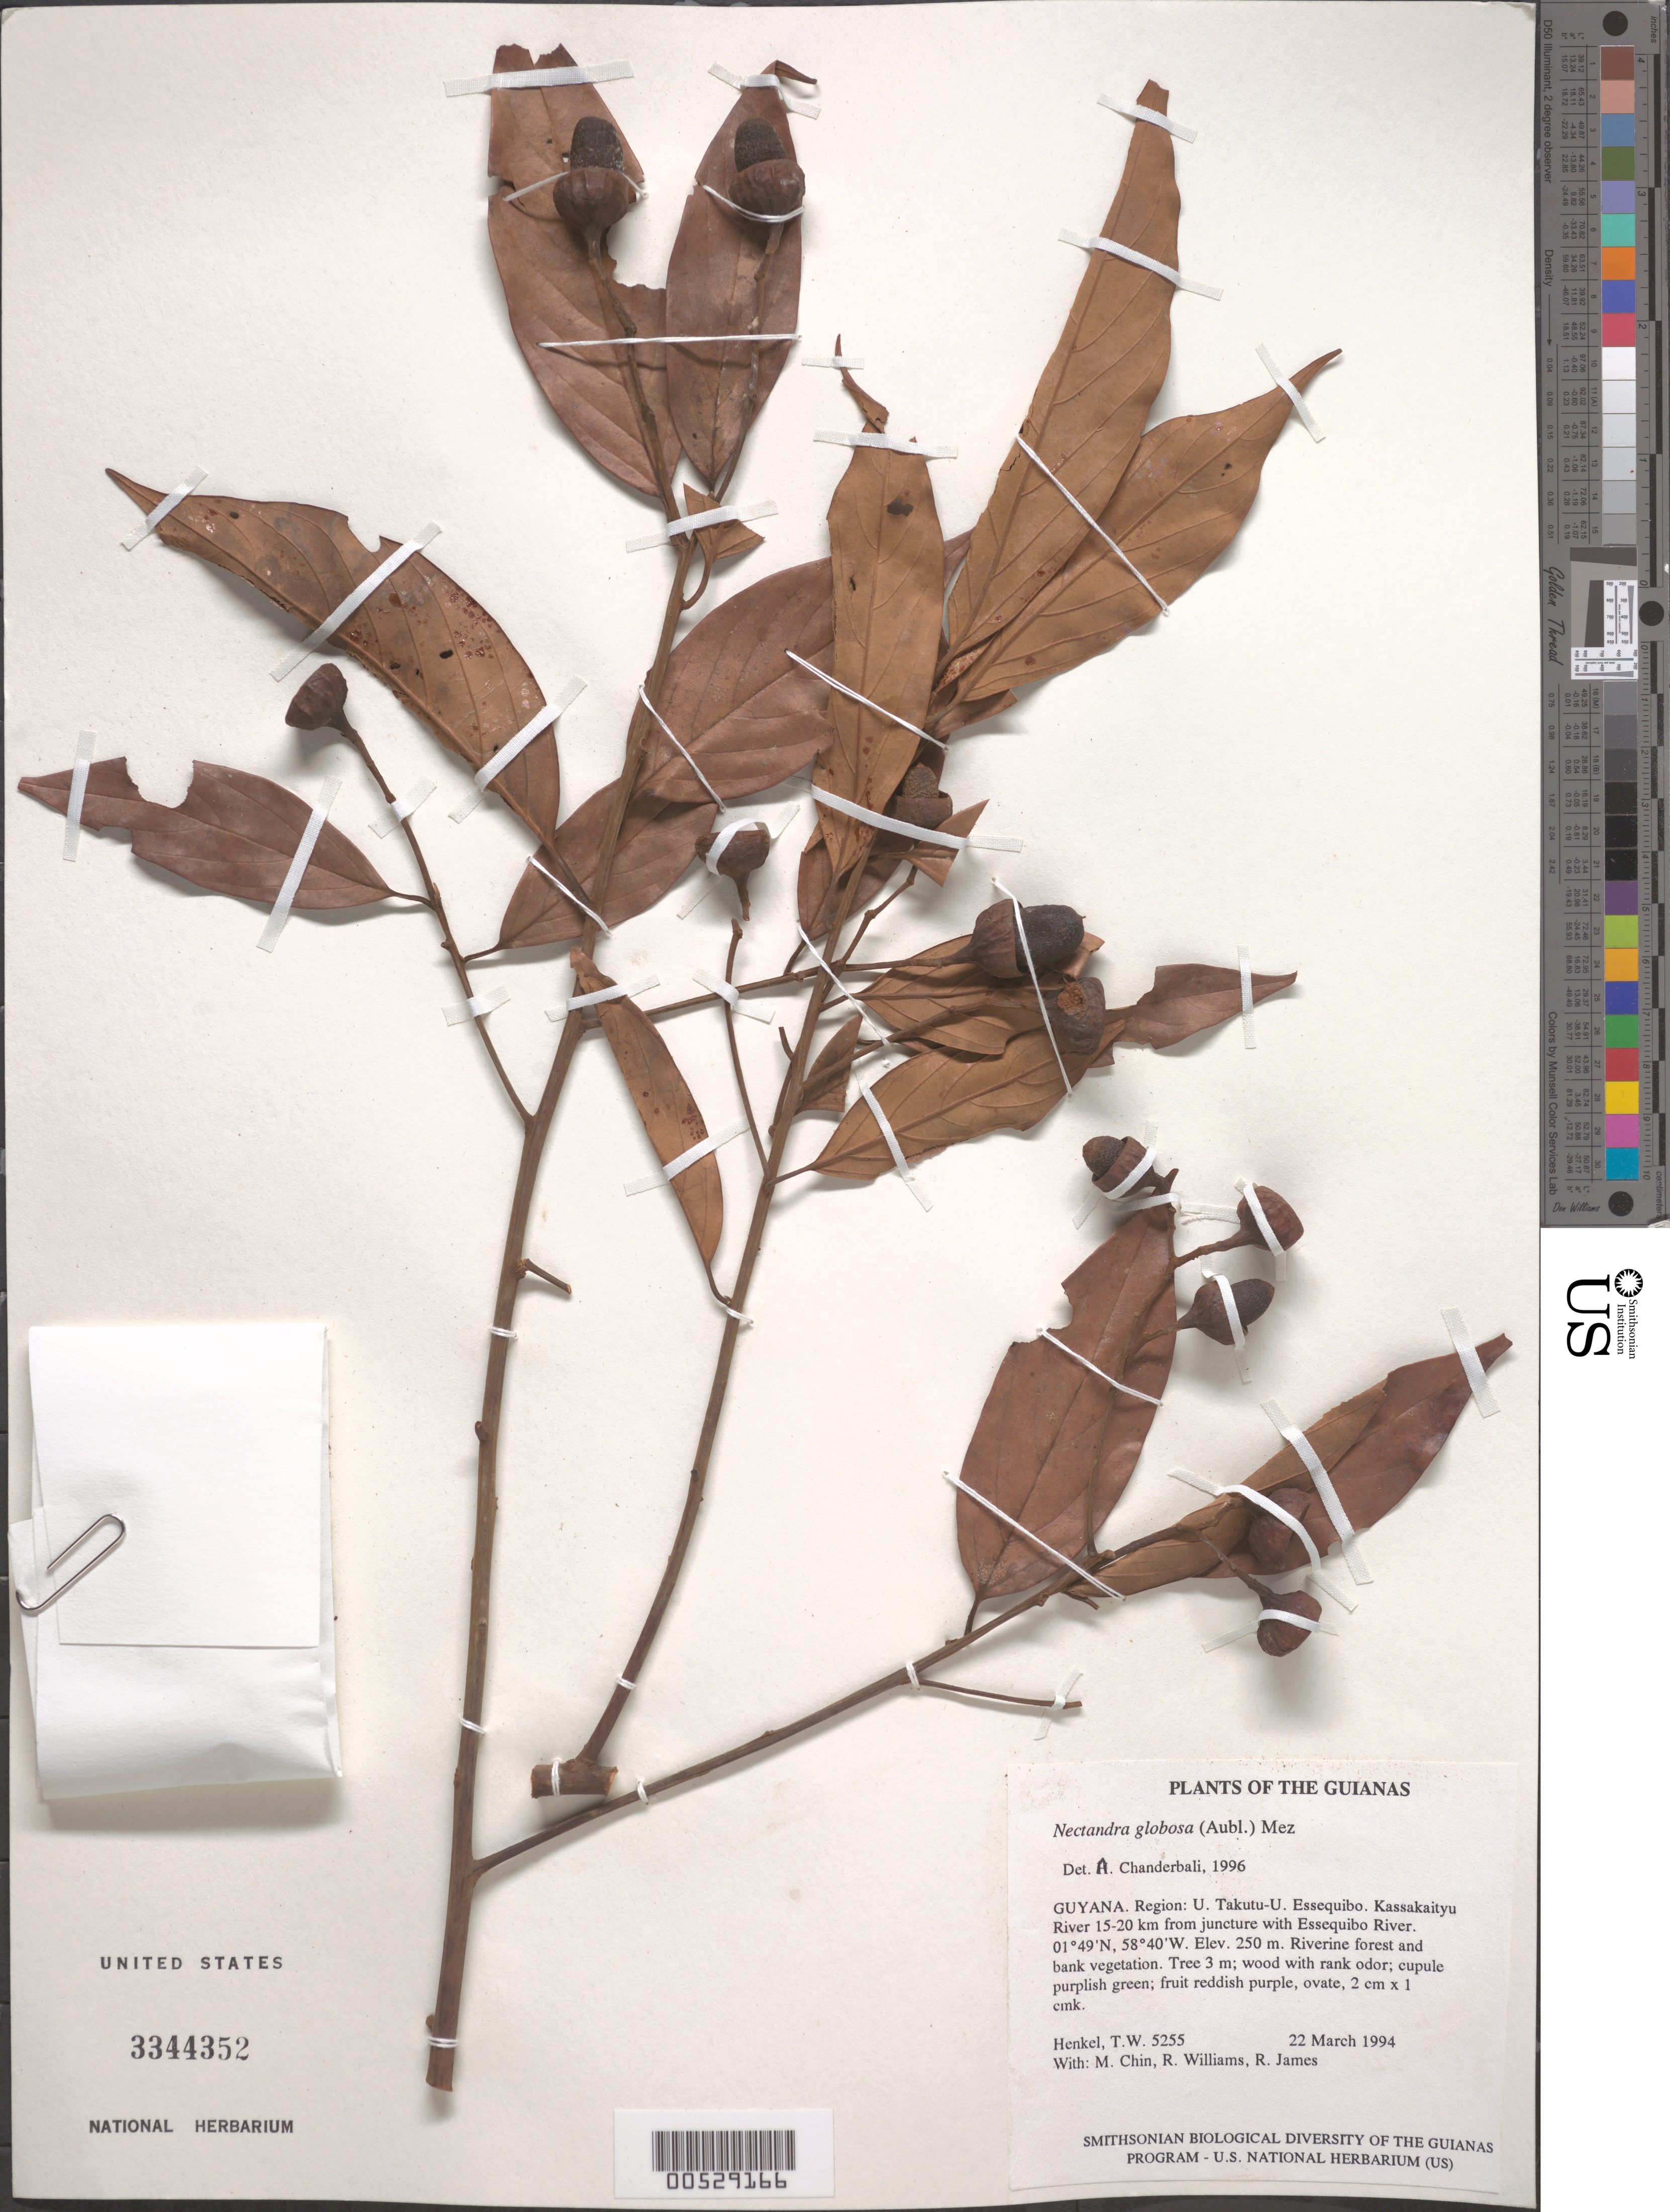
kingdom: Plantae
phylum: Tracheophyta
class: Magnoliopsida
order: Laurales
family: Lauraceae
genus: Nectandra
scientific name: Nectandra globosa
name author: (Aubl.) Mez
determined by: Chanderbali, Andre Shashi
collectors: T. Henkel, M. Chin, R. Williams & R. James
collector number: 5255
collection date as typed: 22 March 1994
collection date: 1994-03-22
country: Guyana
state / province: U. Takutu-U. Essequibo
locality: Kassakaityu River 15-20 km from juncture with Essequibo River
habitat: Riverine forest and bank vegetation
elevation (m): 250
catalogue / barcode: US 3344352